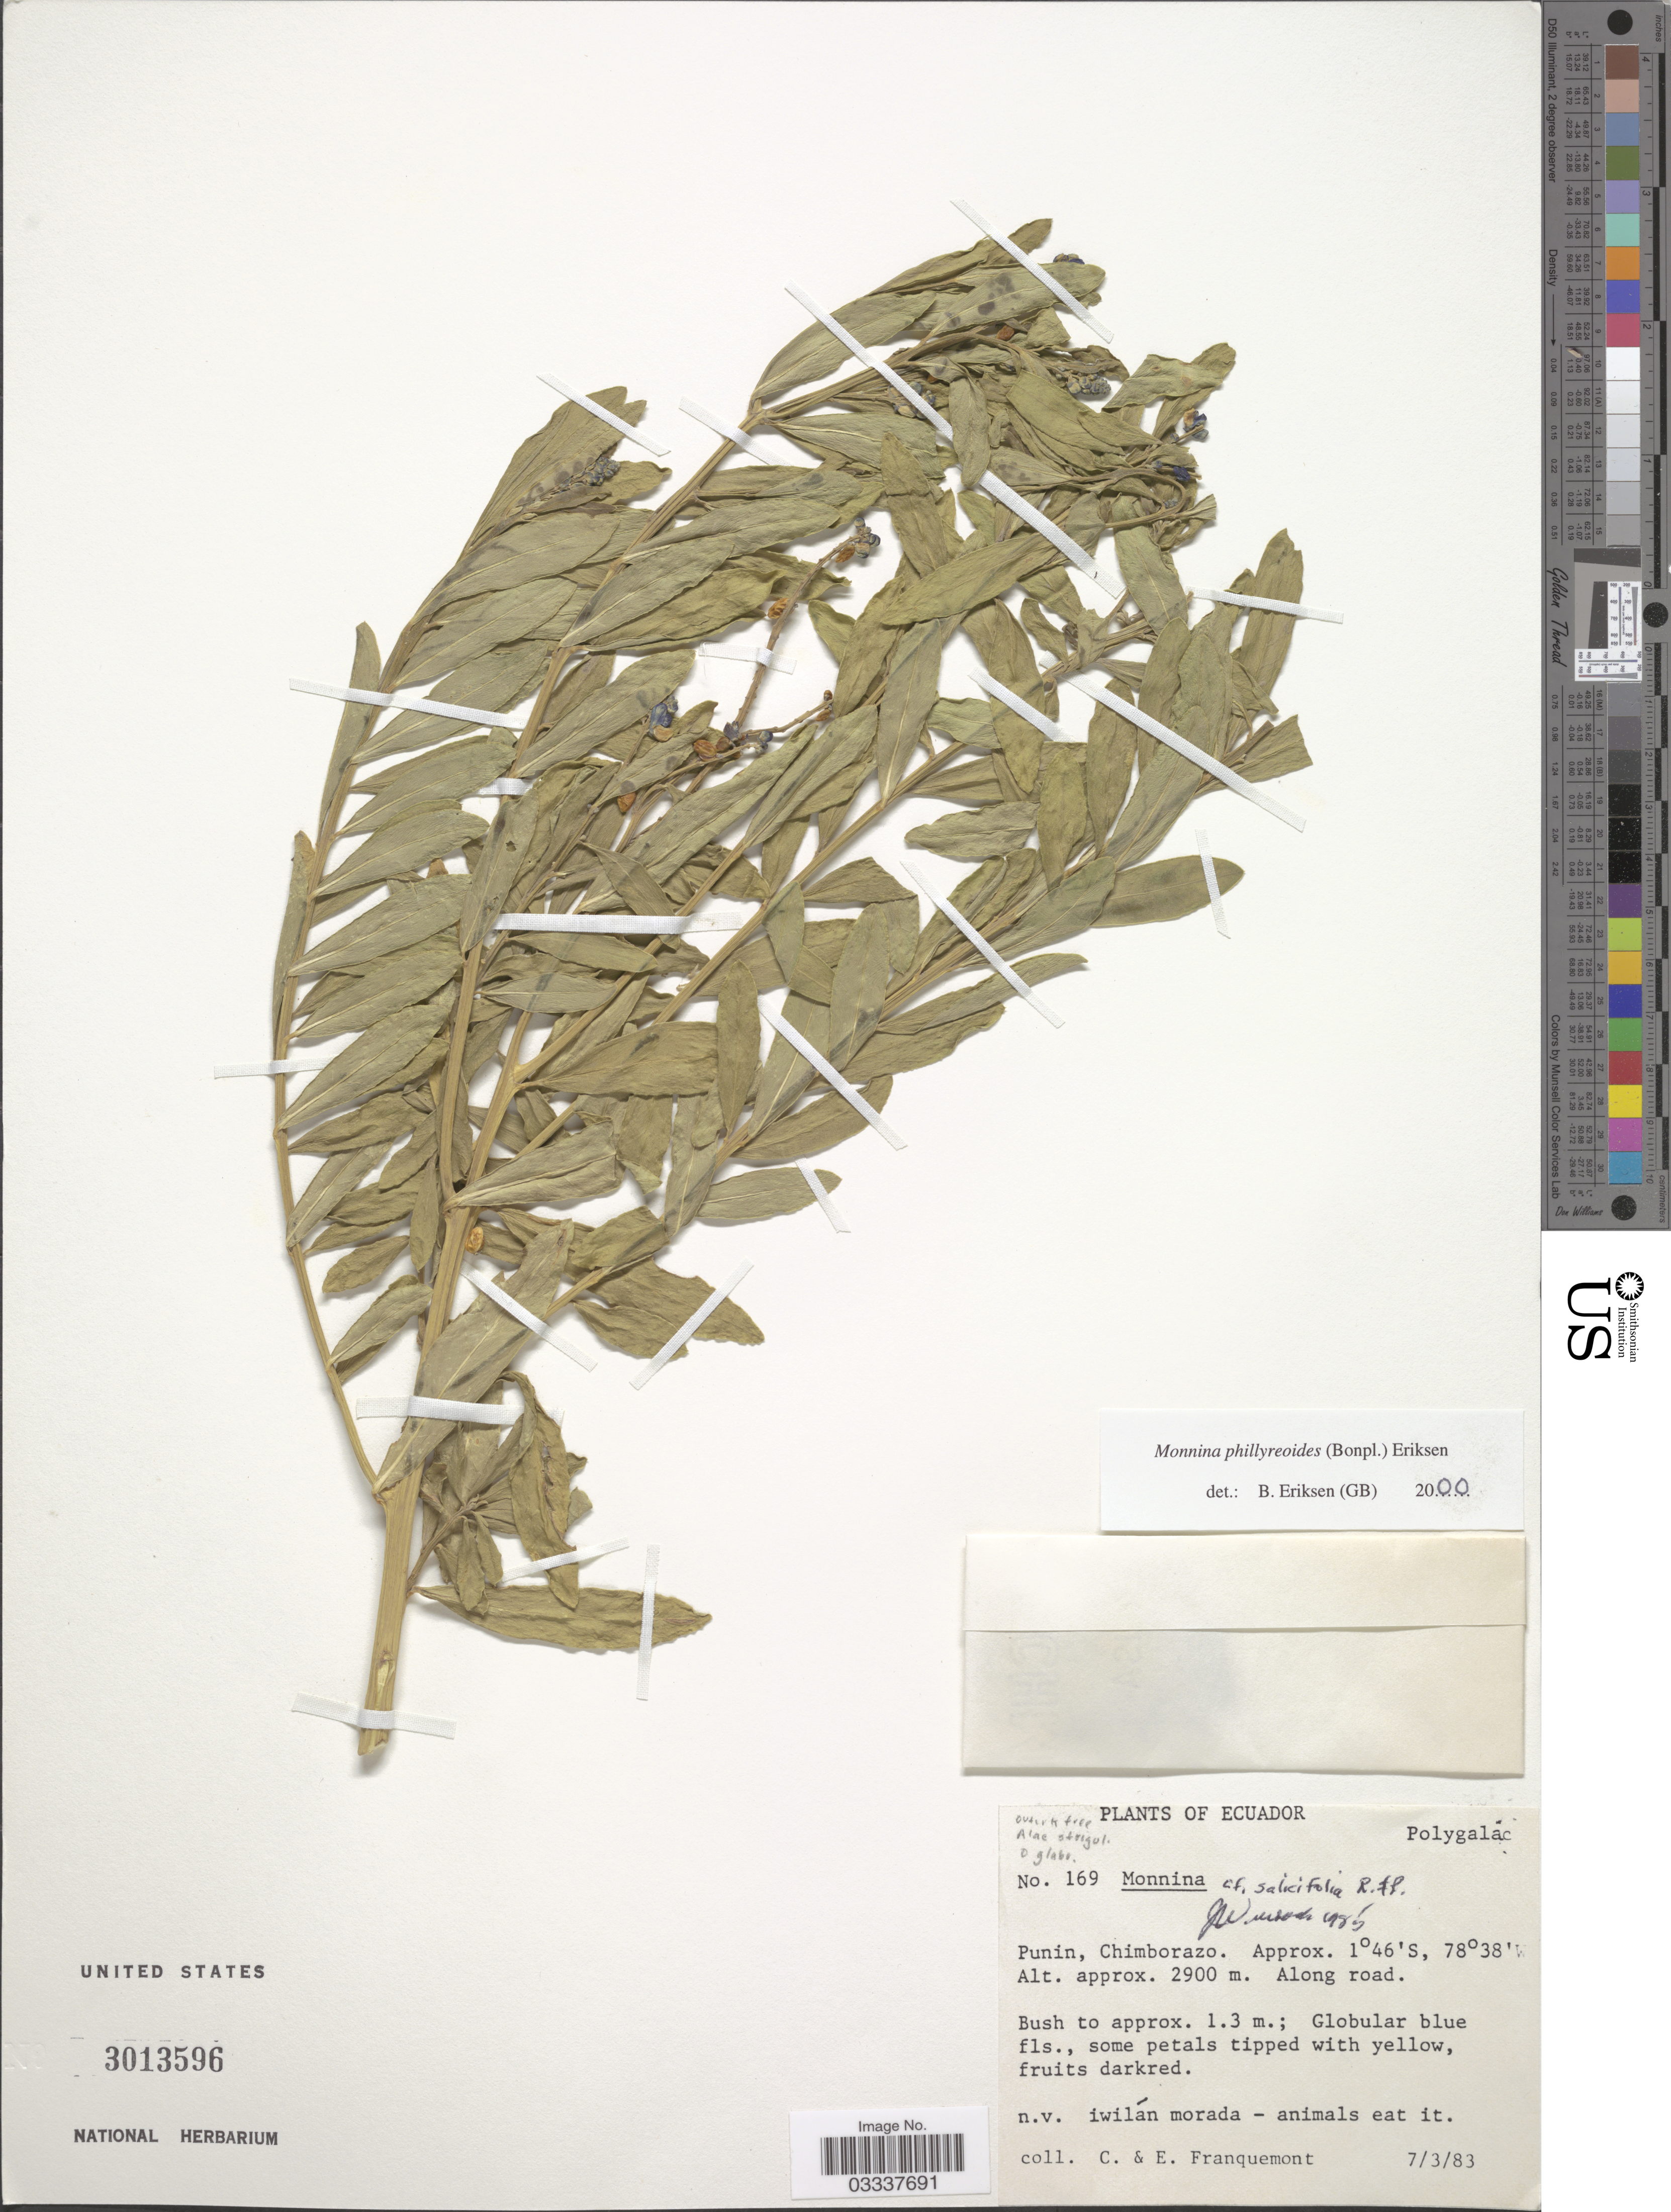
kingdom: Plantae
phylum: Tracheophyta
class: Magnoliopsida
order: Fabales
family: Polygalaceae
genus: Monnina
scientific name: Monnina phillyreoides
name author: (Bonpl.) B. Eriksen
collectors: C. Franquemont & E. Franquemont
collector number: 169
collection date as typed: Transcribed d/m/y: 7/3/83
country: Ecuador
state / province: Chimborazo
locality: Punin.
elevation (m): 2900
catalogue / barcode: US 3013596